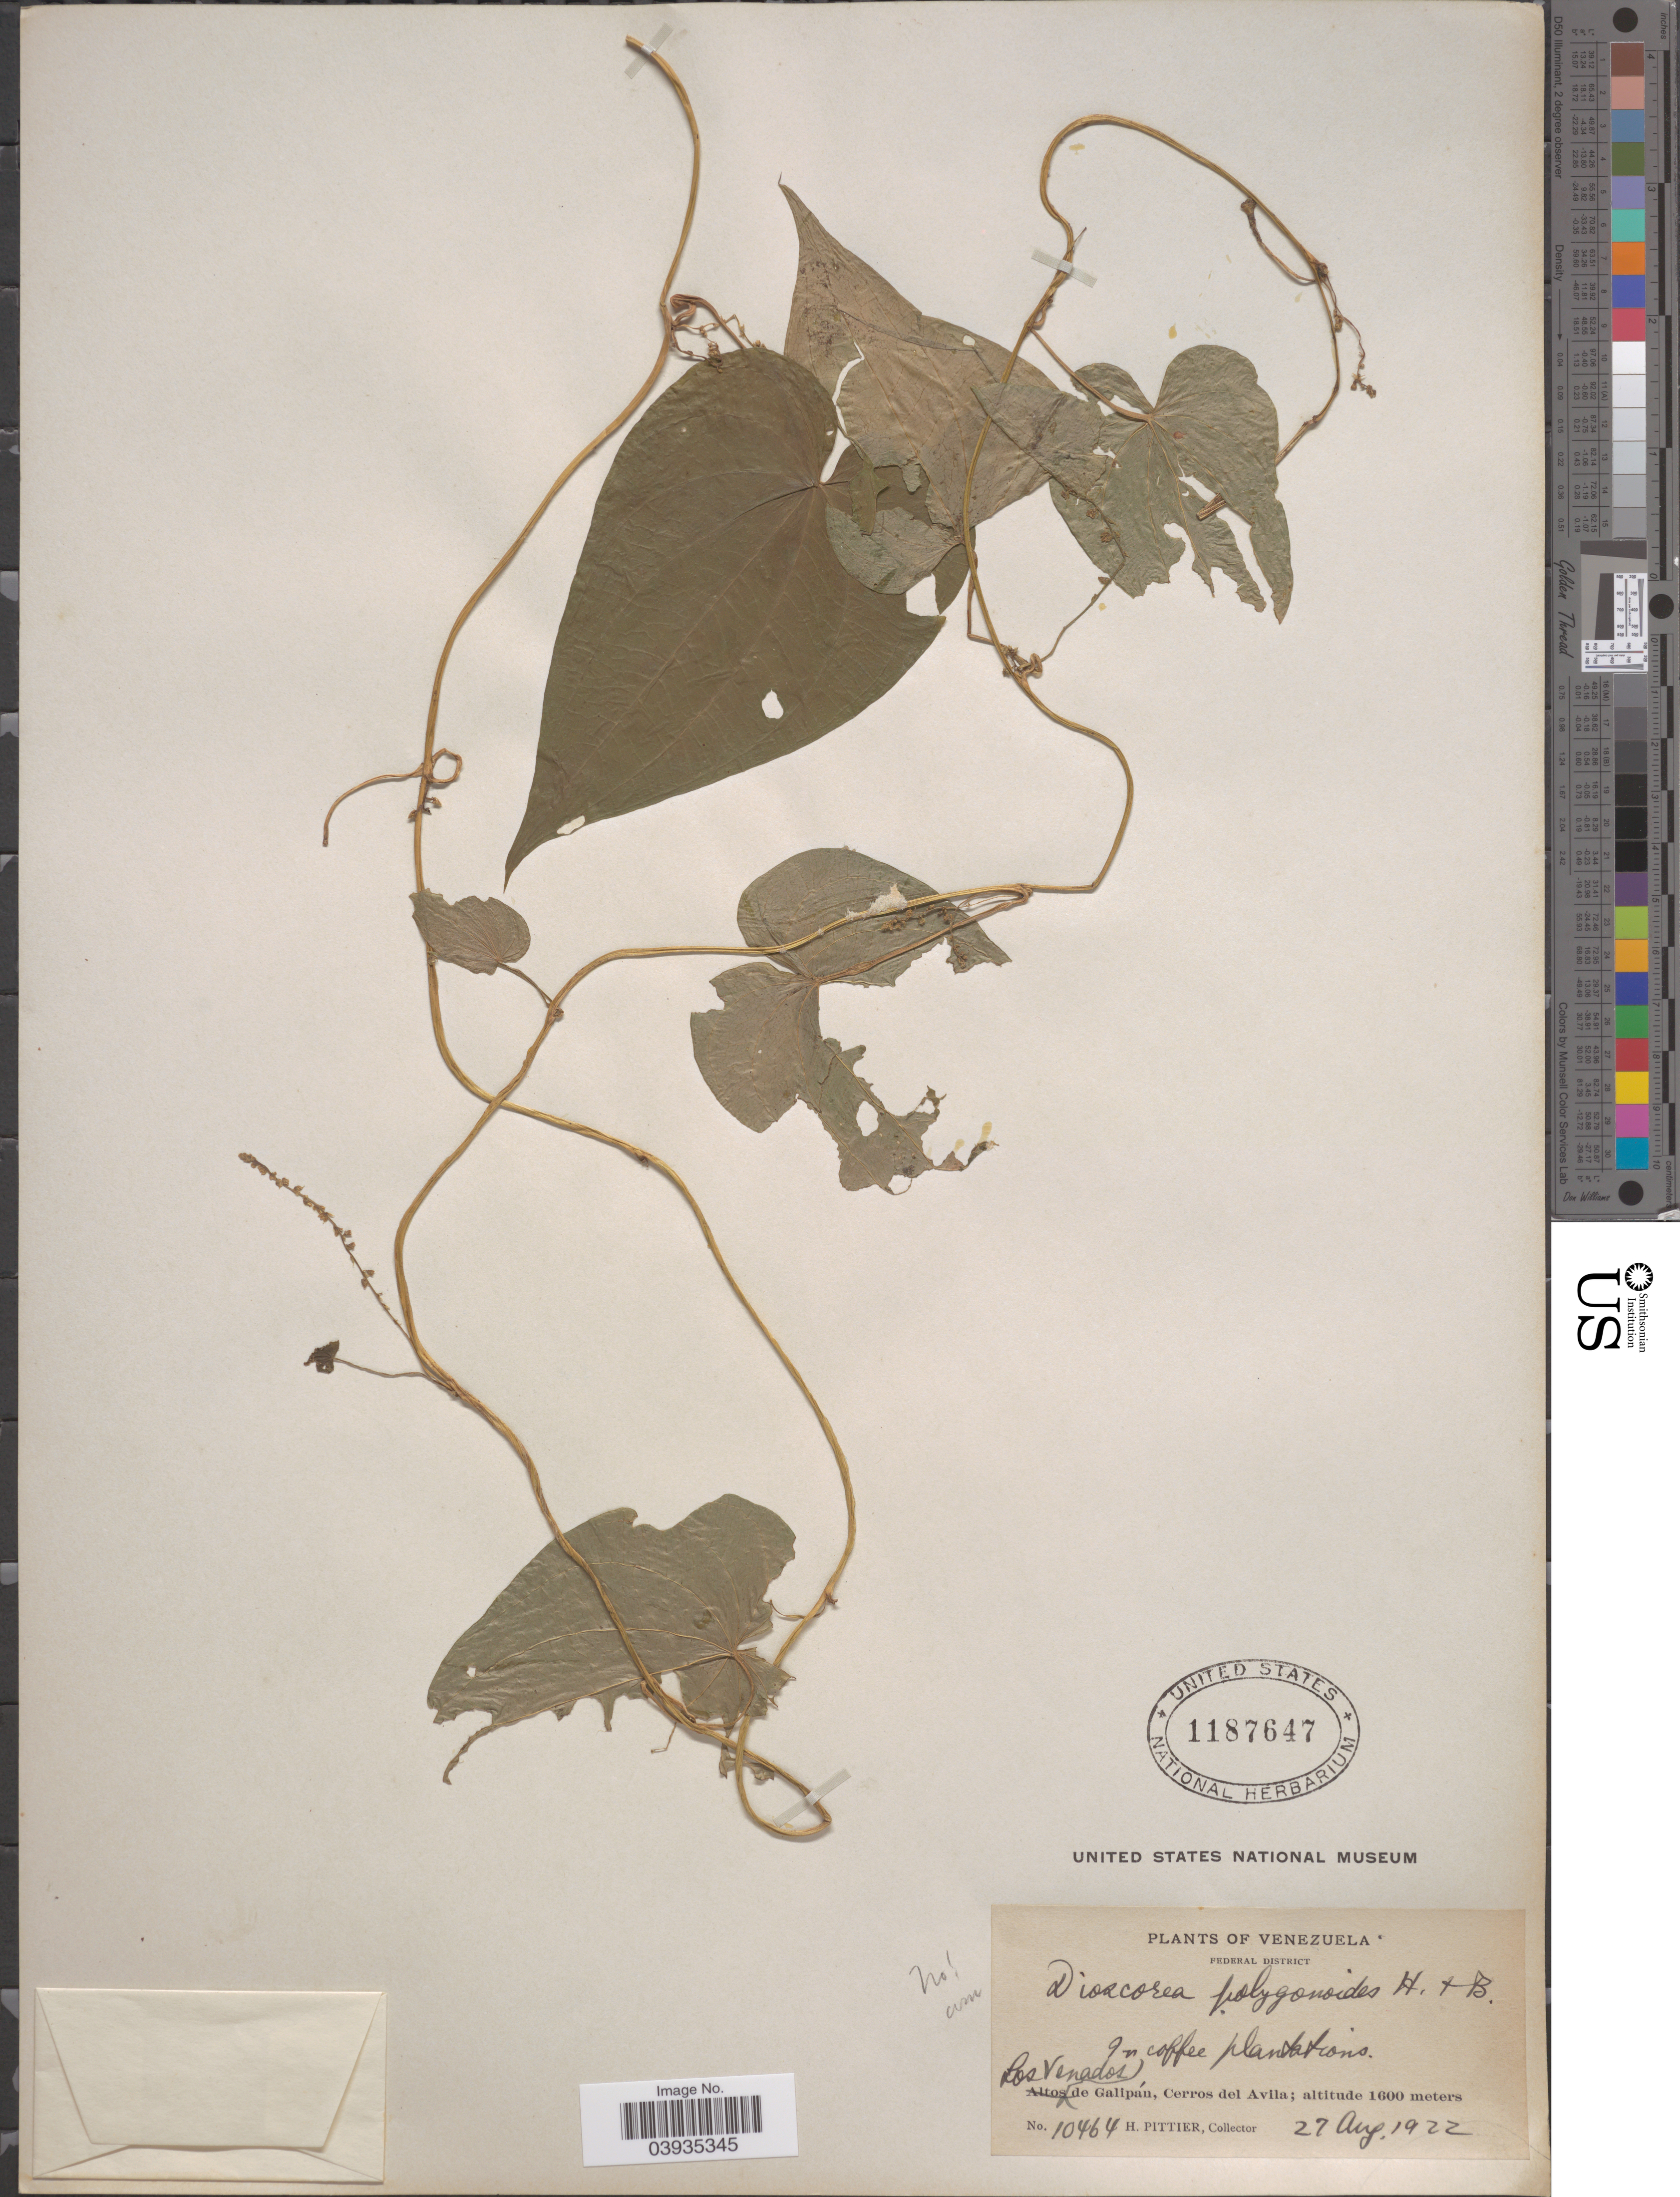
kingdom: Plantae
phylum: Tracheophyta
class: Liliopsida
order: Dioscoreales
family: Dioscoreaceae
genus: Dioscorea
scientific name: Dioscorea polygonoides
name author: Humb. & Bonpl. ex Willd.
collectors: H. F. Pittier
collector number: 10464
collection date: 1922-08-27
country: Venezuela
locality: Federal District. In coffee plantations. Los Venados de Galipán, Cerros del Avila.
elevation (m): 1600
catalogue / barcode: US 1187647